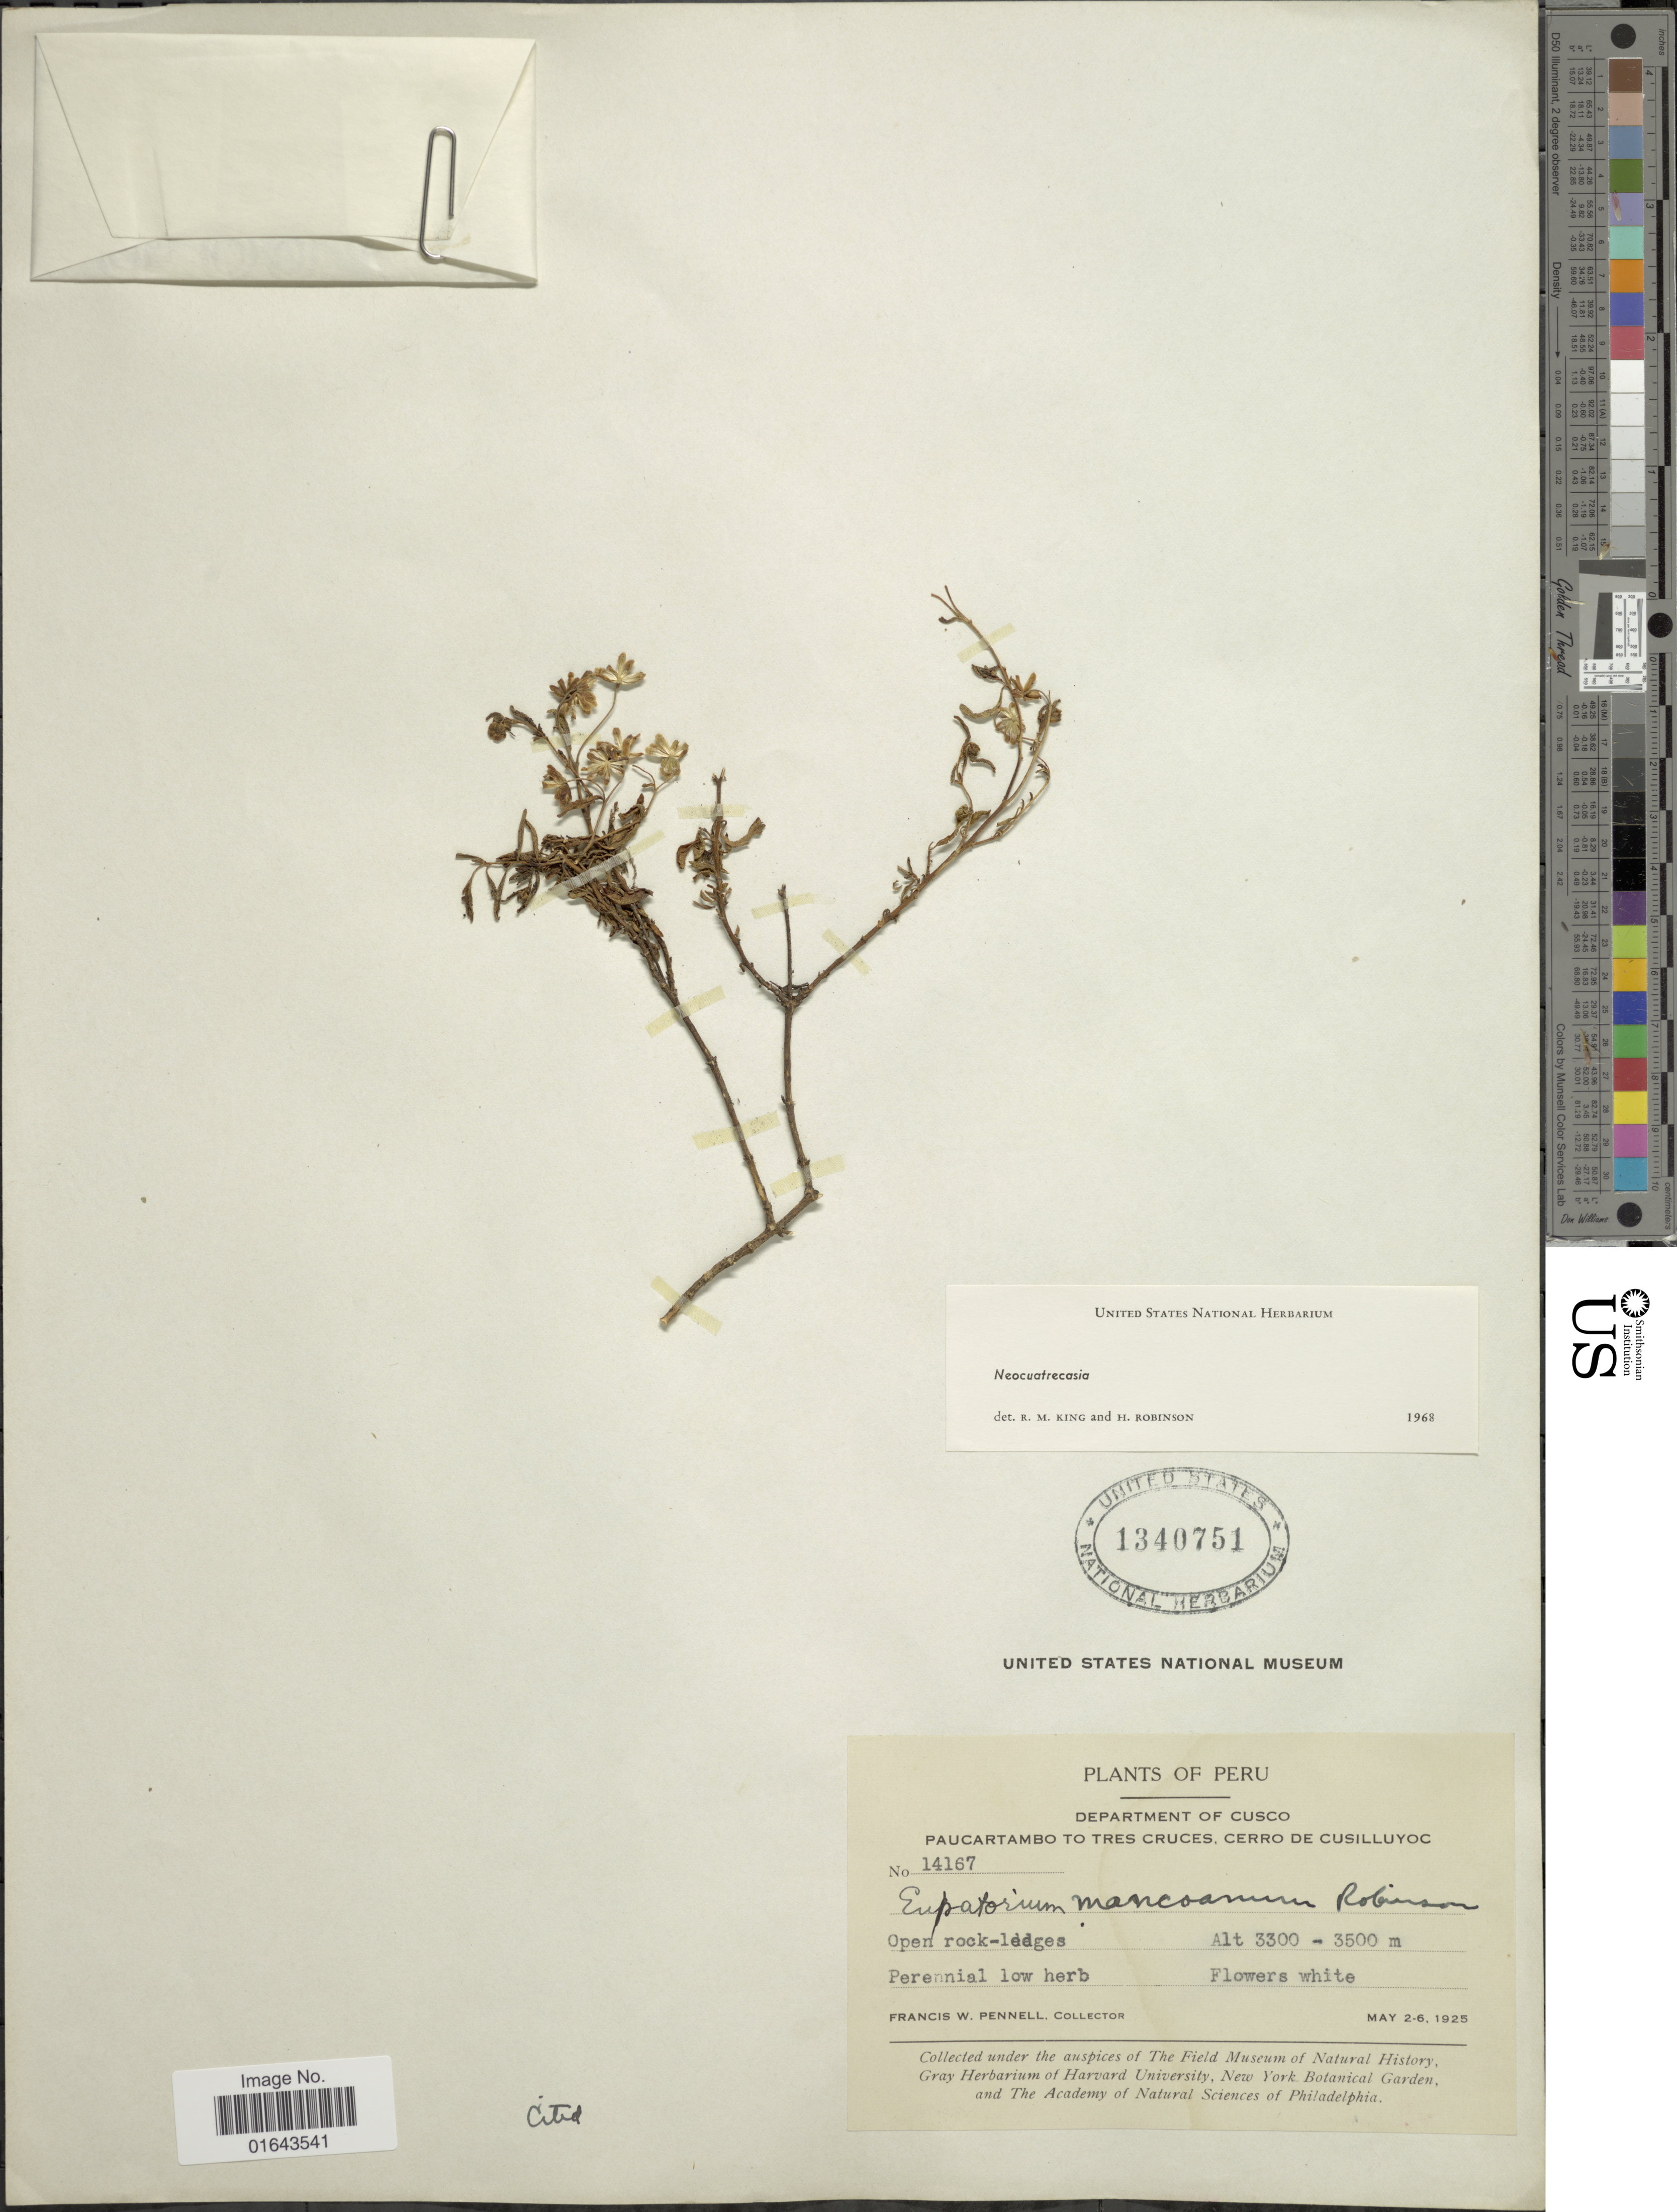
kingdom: Plantae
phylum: Tracheophyta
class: Magnoliopsida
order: Asterales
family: Asteraceae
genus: Neocuatrecasia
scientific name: Neocuatrecasia mancoana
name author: (B.L. Rob.) R.M. King & H. Rob.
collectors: F. W. Pennell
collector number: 14167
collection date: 1925-05-02/1925-05-06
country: Peru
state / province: Cusco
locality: Department of Cusco. Paucartambo to Tres Cruces, Cerro de Cusilluyoc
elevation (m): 3300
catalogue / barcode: US 1340751